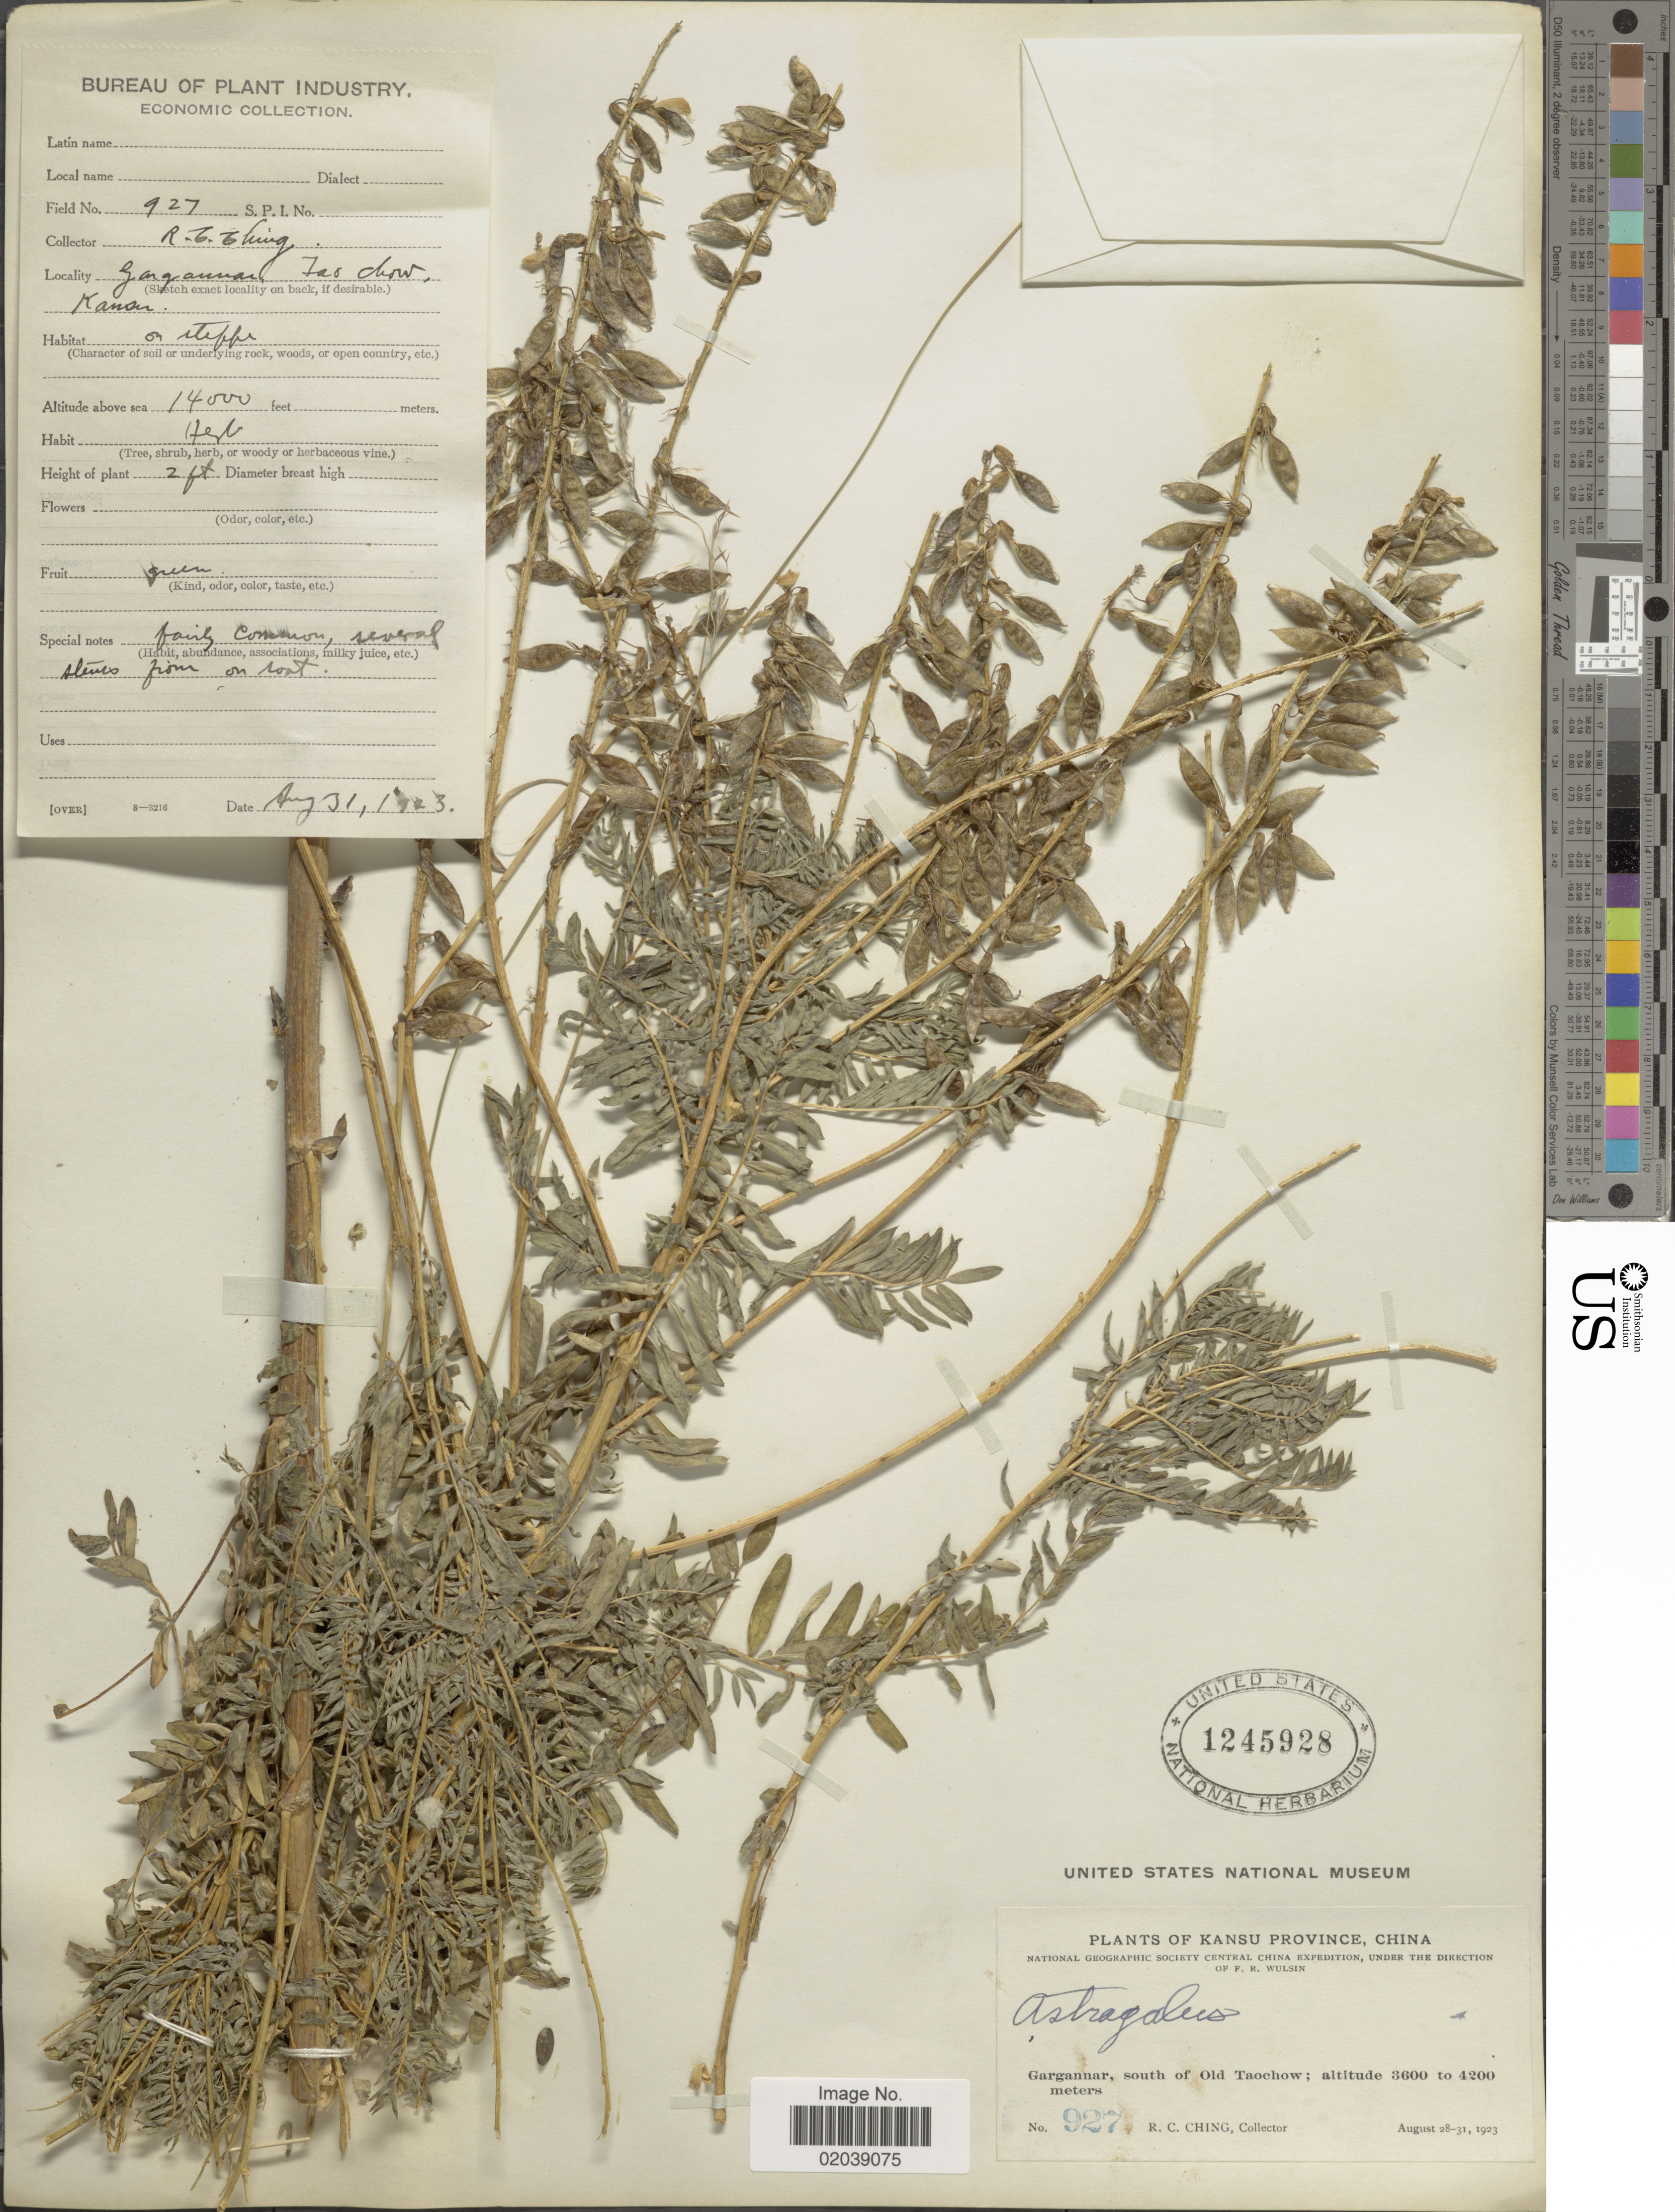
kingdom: Plantae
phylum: Tracheophyta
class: Magnoliopsida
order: Fabales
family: Fabaceae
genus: Astragalus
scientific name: Astragalus sp.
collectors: R. C. Ching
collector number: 927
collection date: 1923-08-31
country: China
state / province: Gansu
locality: Kansu Province, China, Gargannar, south of Old Taochow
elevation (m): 4267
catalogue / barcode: US 1245928